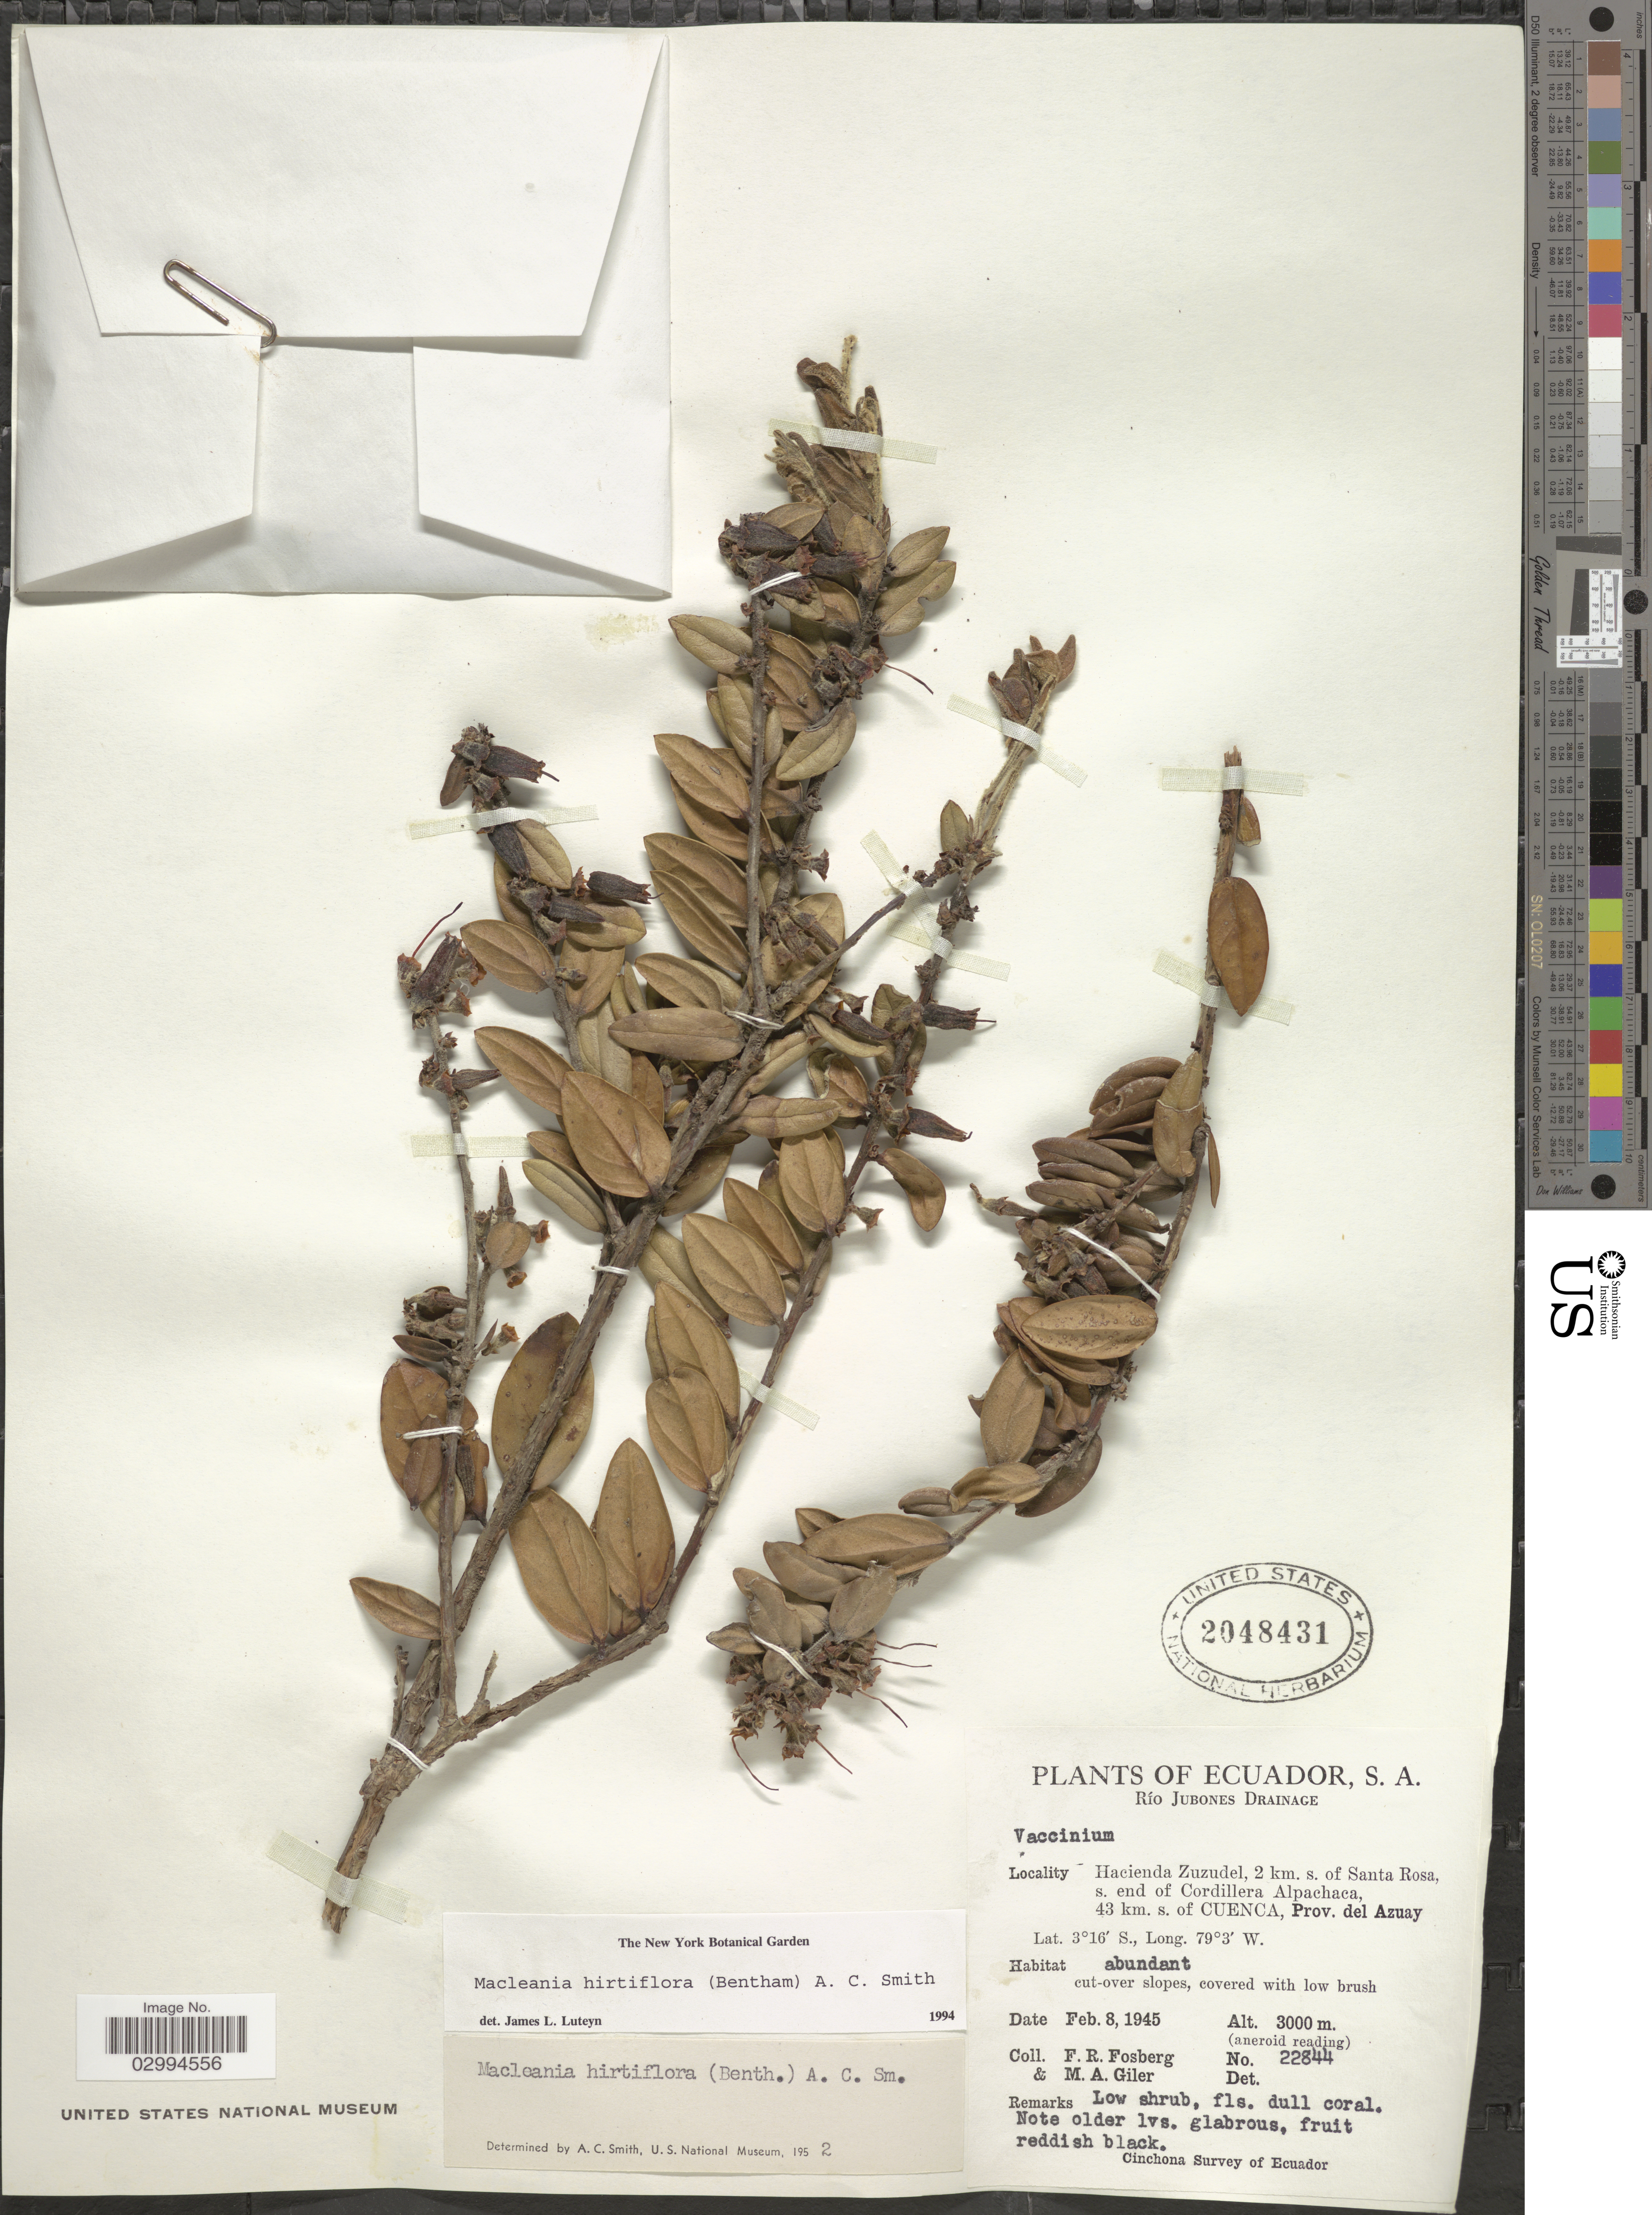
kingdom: Plantae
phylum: Tracheophyta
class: Magnoliopsida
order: Ericales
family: Ericaceae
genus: Macleania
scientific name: Macleania hirtiflora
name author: (Benth.) A.C. Sm.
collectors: F. R. Fosberg & M. Giler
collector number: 22844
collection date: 1945-02-08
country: Ecuador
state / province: Azuay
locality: Río Jubones Drainage. Hacienda Zuzudel, 2 km. s. of Santa Rosa, s. end of Cordillera Alpachaca, 43 km. s. of Cuenca.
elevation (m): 3000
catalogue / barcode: US 2048431